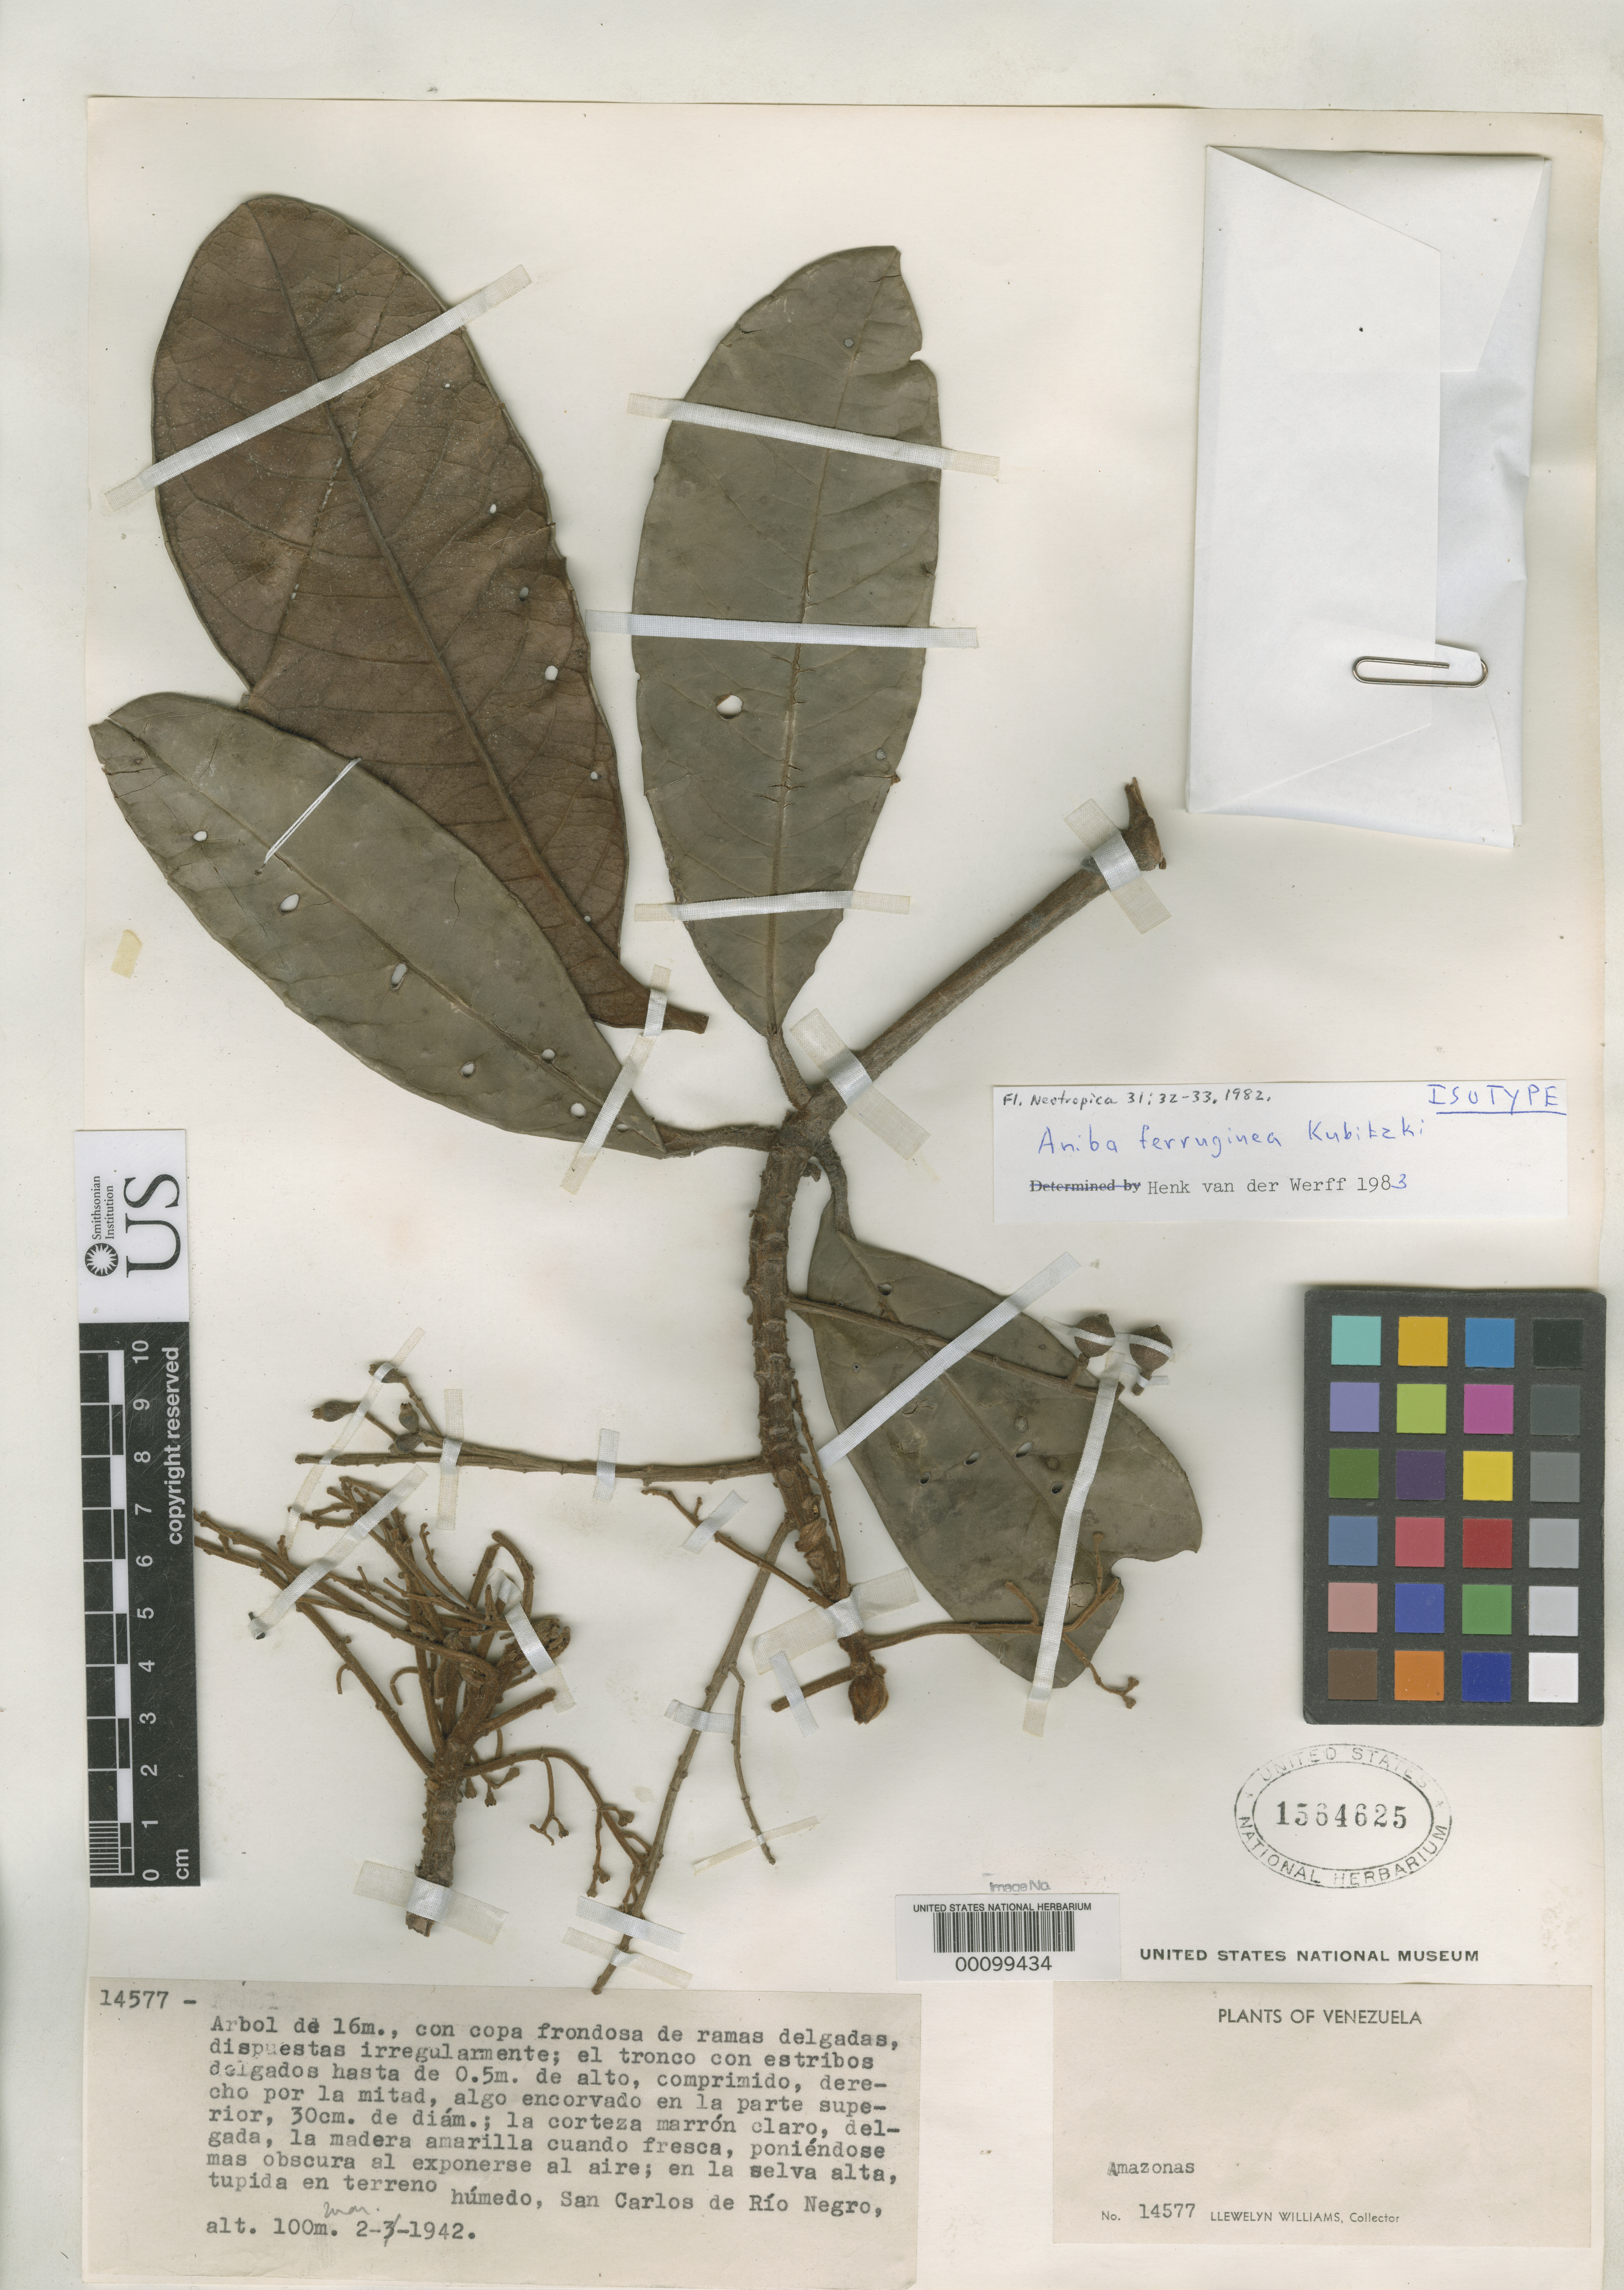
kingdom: Plantae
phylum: Tracheophyta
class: Magnoliopsida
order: Laurales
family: Lauraceae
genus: Aniba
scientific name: Aniba ferruginea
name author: Kubitzki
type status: Isotype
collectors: Ll. Williams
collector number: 14577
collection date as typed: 02 Mar 1942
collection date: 1942-03-02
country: Venezuela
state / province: Amazonas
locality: San Carlos de Rio Negro.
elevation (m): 100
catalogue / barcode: US 1564625